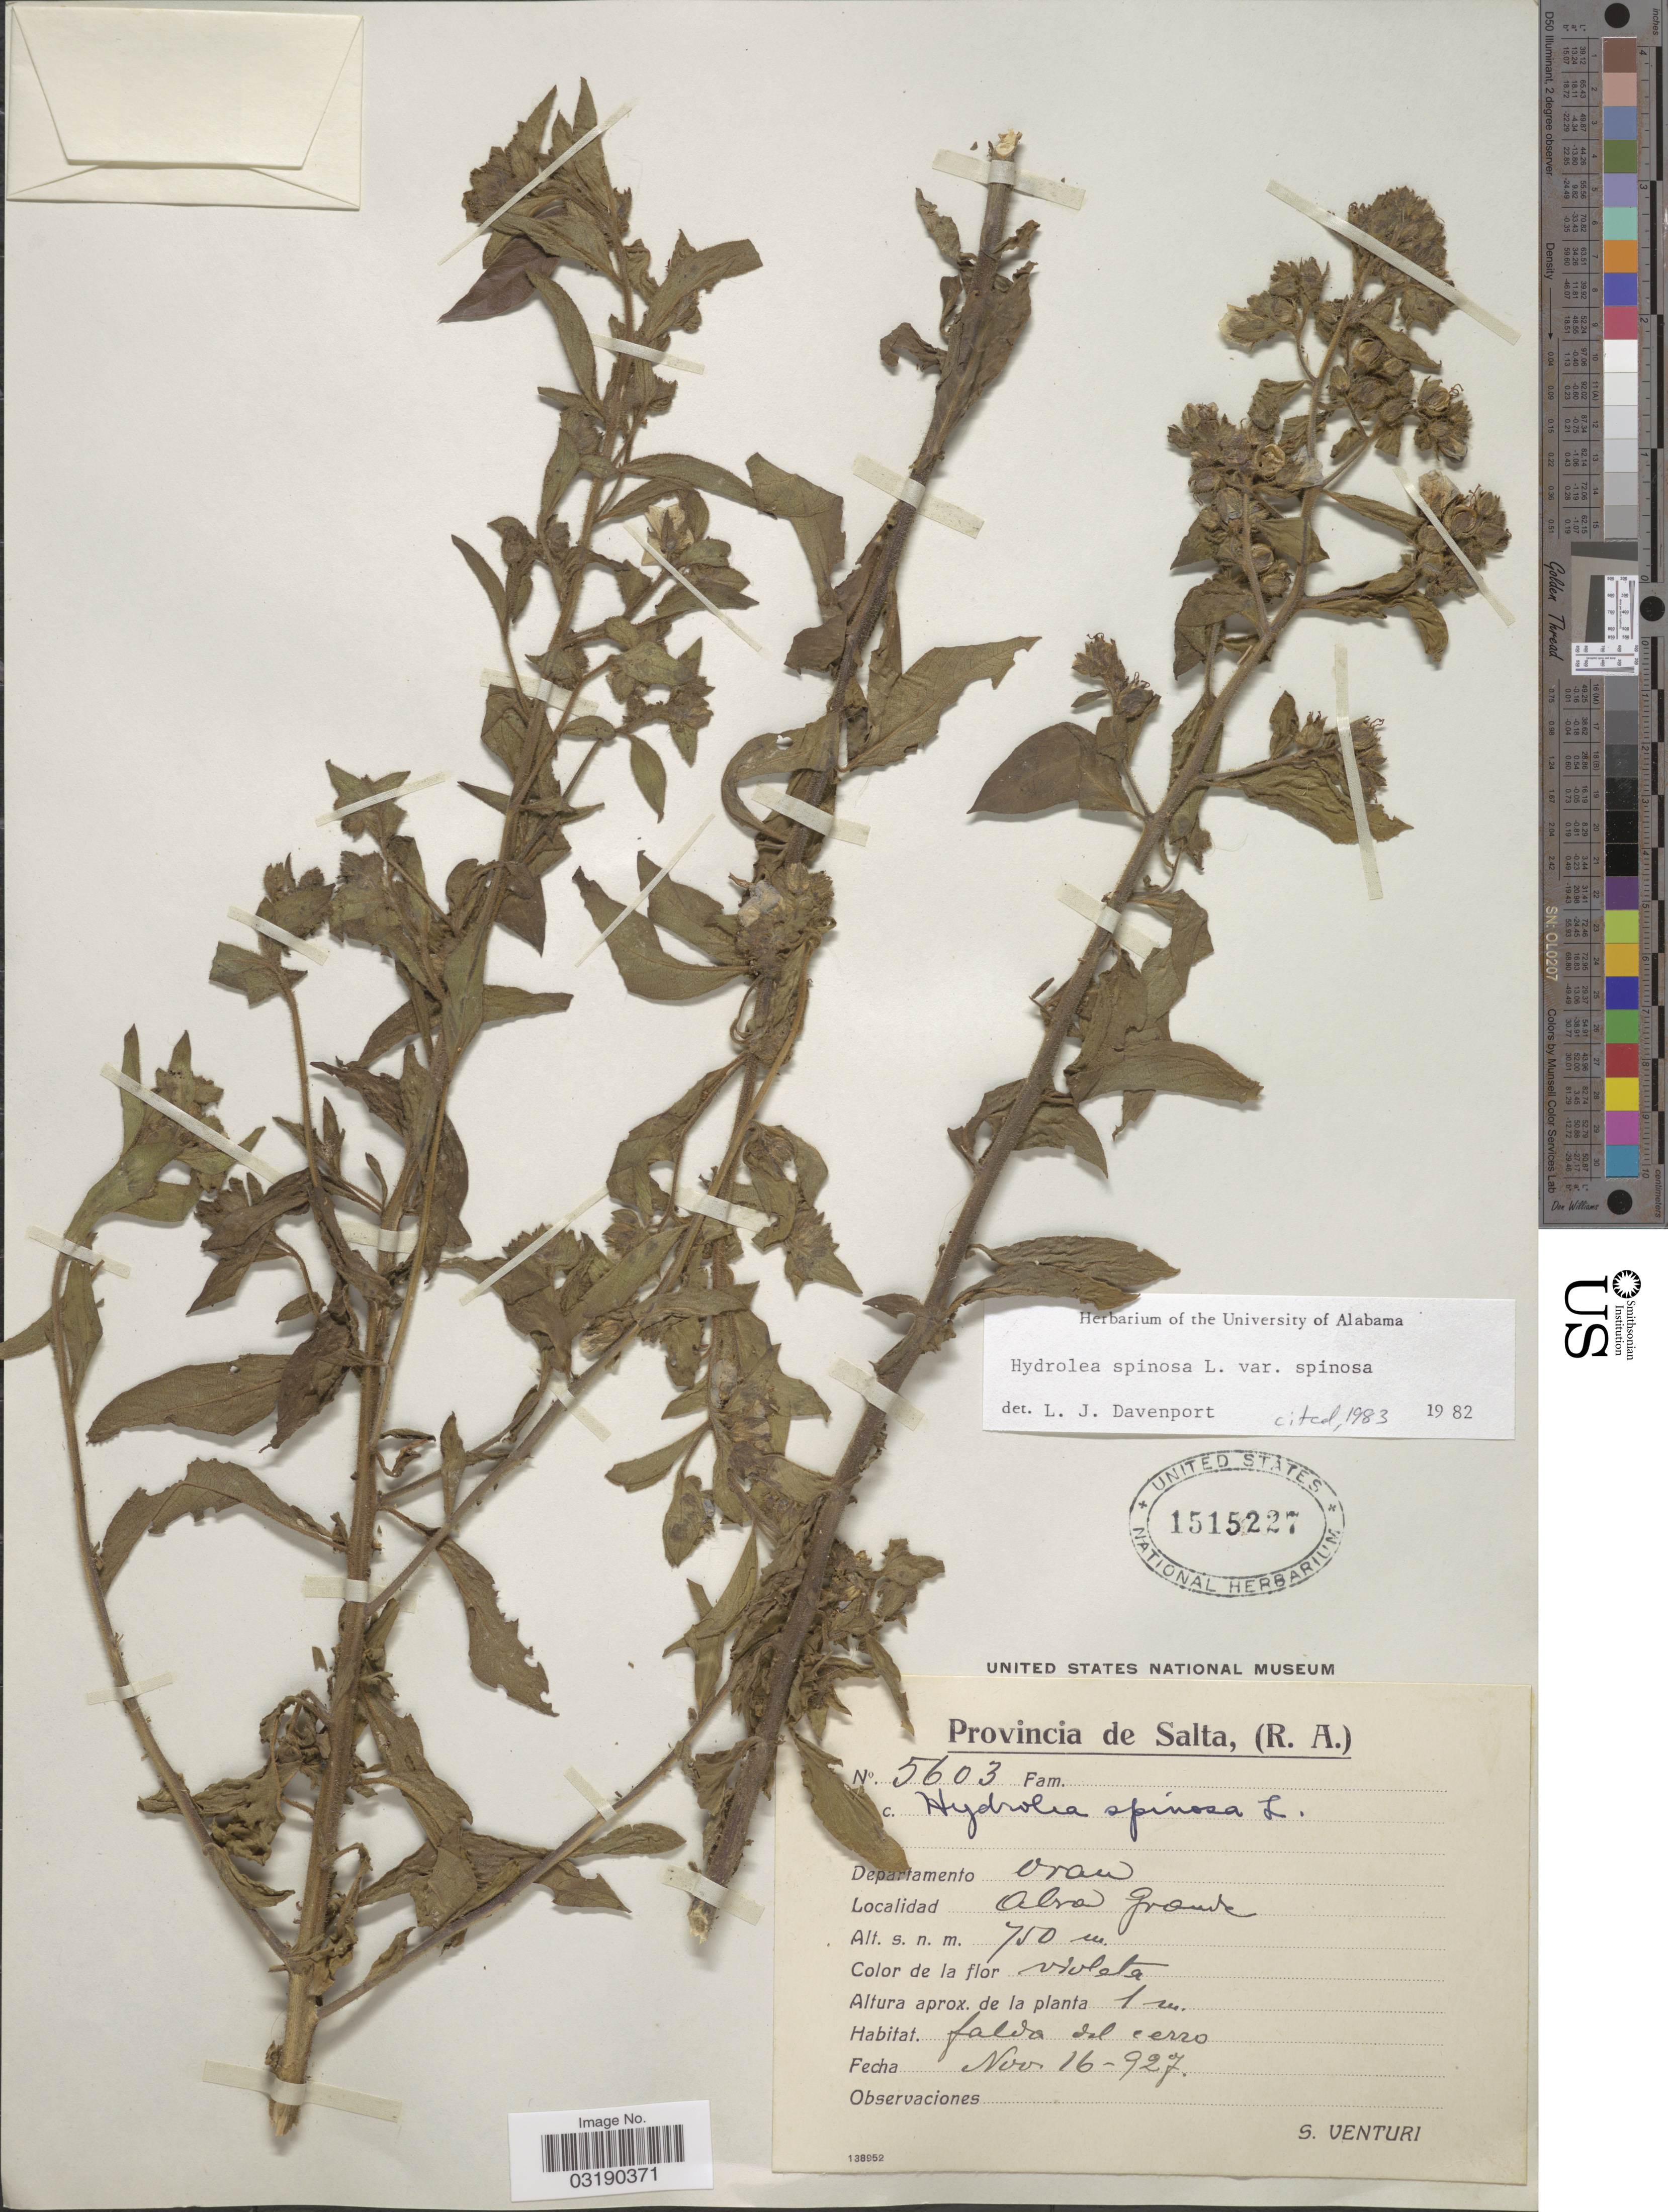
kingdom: Plantae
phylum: Tracheophyta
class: Magnoliopsida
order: Solanales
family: Hydroleaceae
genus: Hydrolea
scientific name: Hydrolea spinosa var. spinosa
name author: L.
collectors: S. Venturi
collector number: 5603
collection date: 1927-11-16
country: Argentina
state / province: Salta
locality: Provincia de Salta. Departamento Oran. Abra Grande.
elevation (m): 750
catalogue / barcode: US 1515227